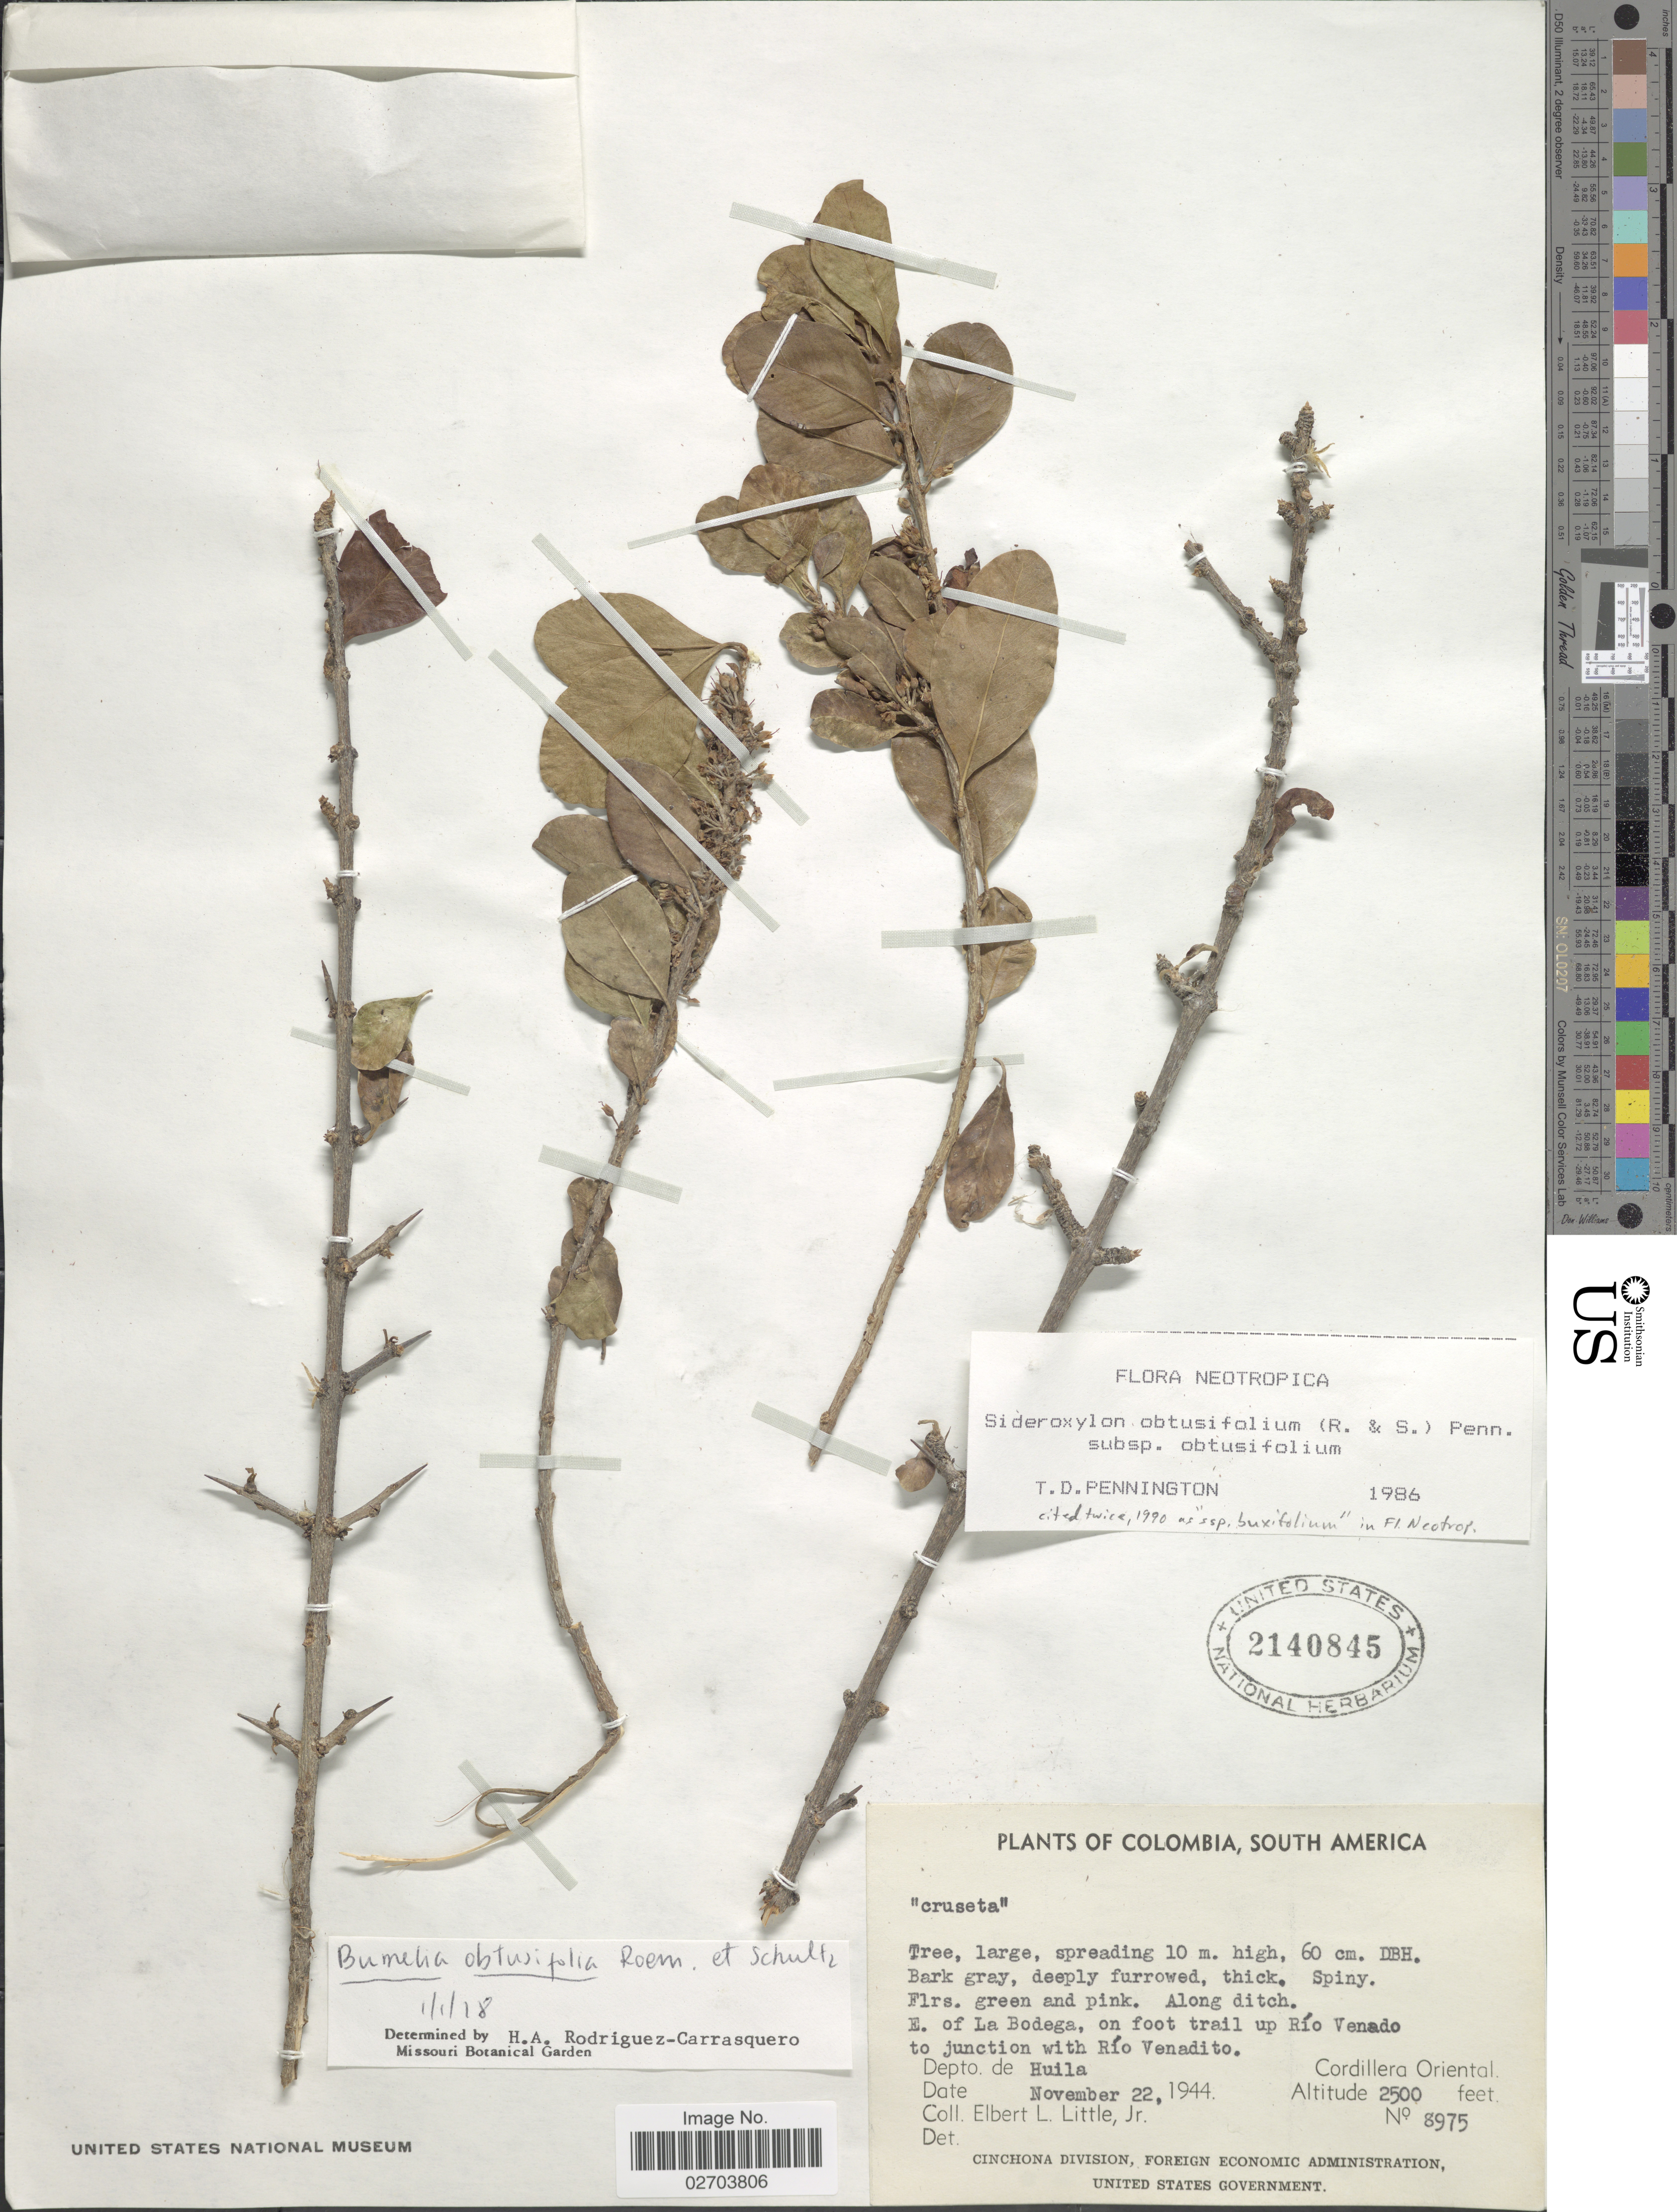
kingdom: Plantae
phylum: Tracheophyta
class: Magnoliopsida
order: Ericales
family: Sapotaceae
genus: Sideroxylon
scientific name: Sideroxylon obtusifolium subsp. buxifolium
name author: (Roem. & Schult.) T.D. Penn.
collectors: E. L. Little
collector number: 8975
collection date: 1944-11-22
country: Colombia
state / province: Huila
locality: E. of La Bodega, on foot trail up Rio Venado to junction with Rio Venadito. Depto. de Huila. Cordillera Oriental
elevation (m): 762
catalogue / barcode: US 2140845